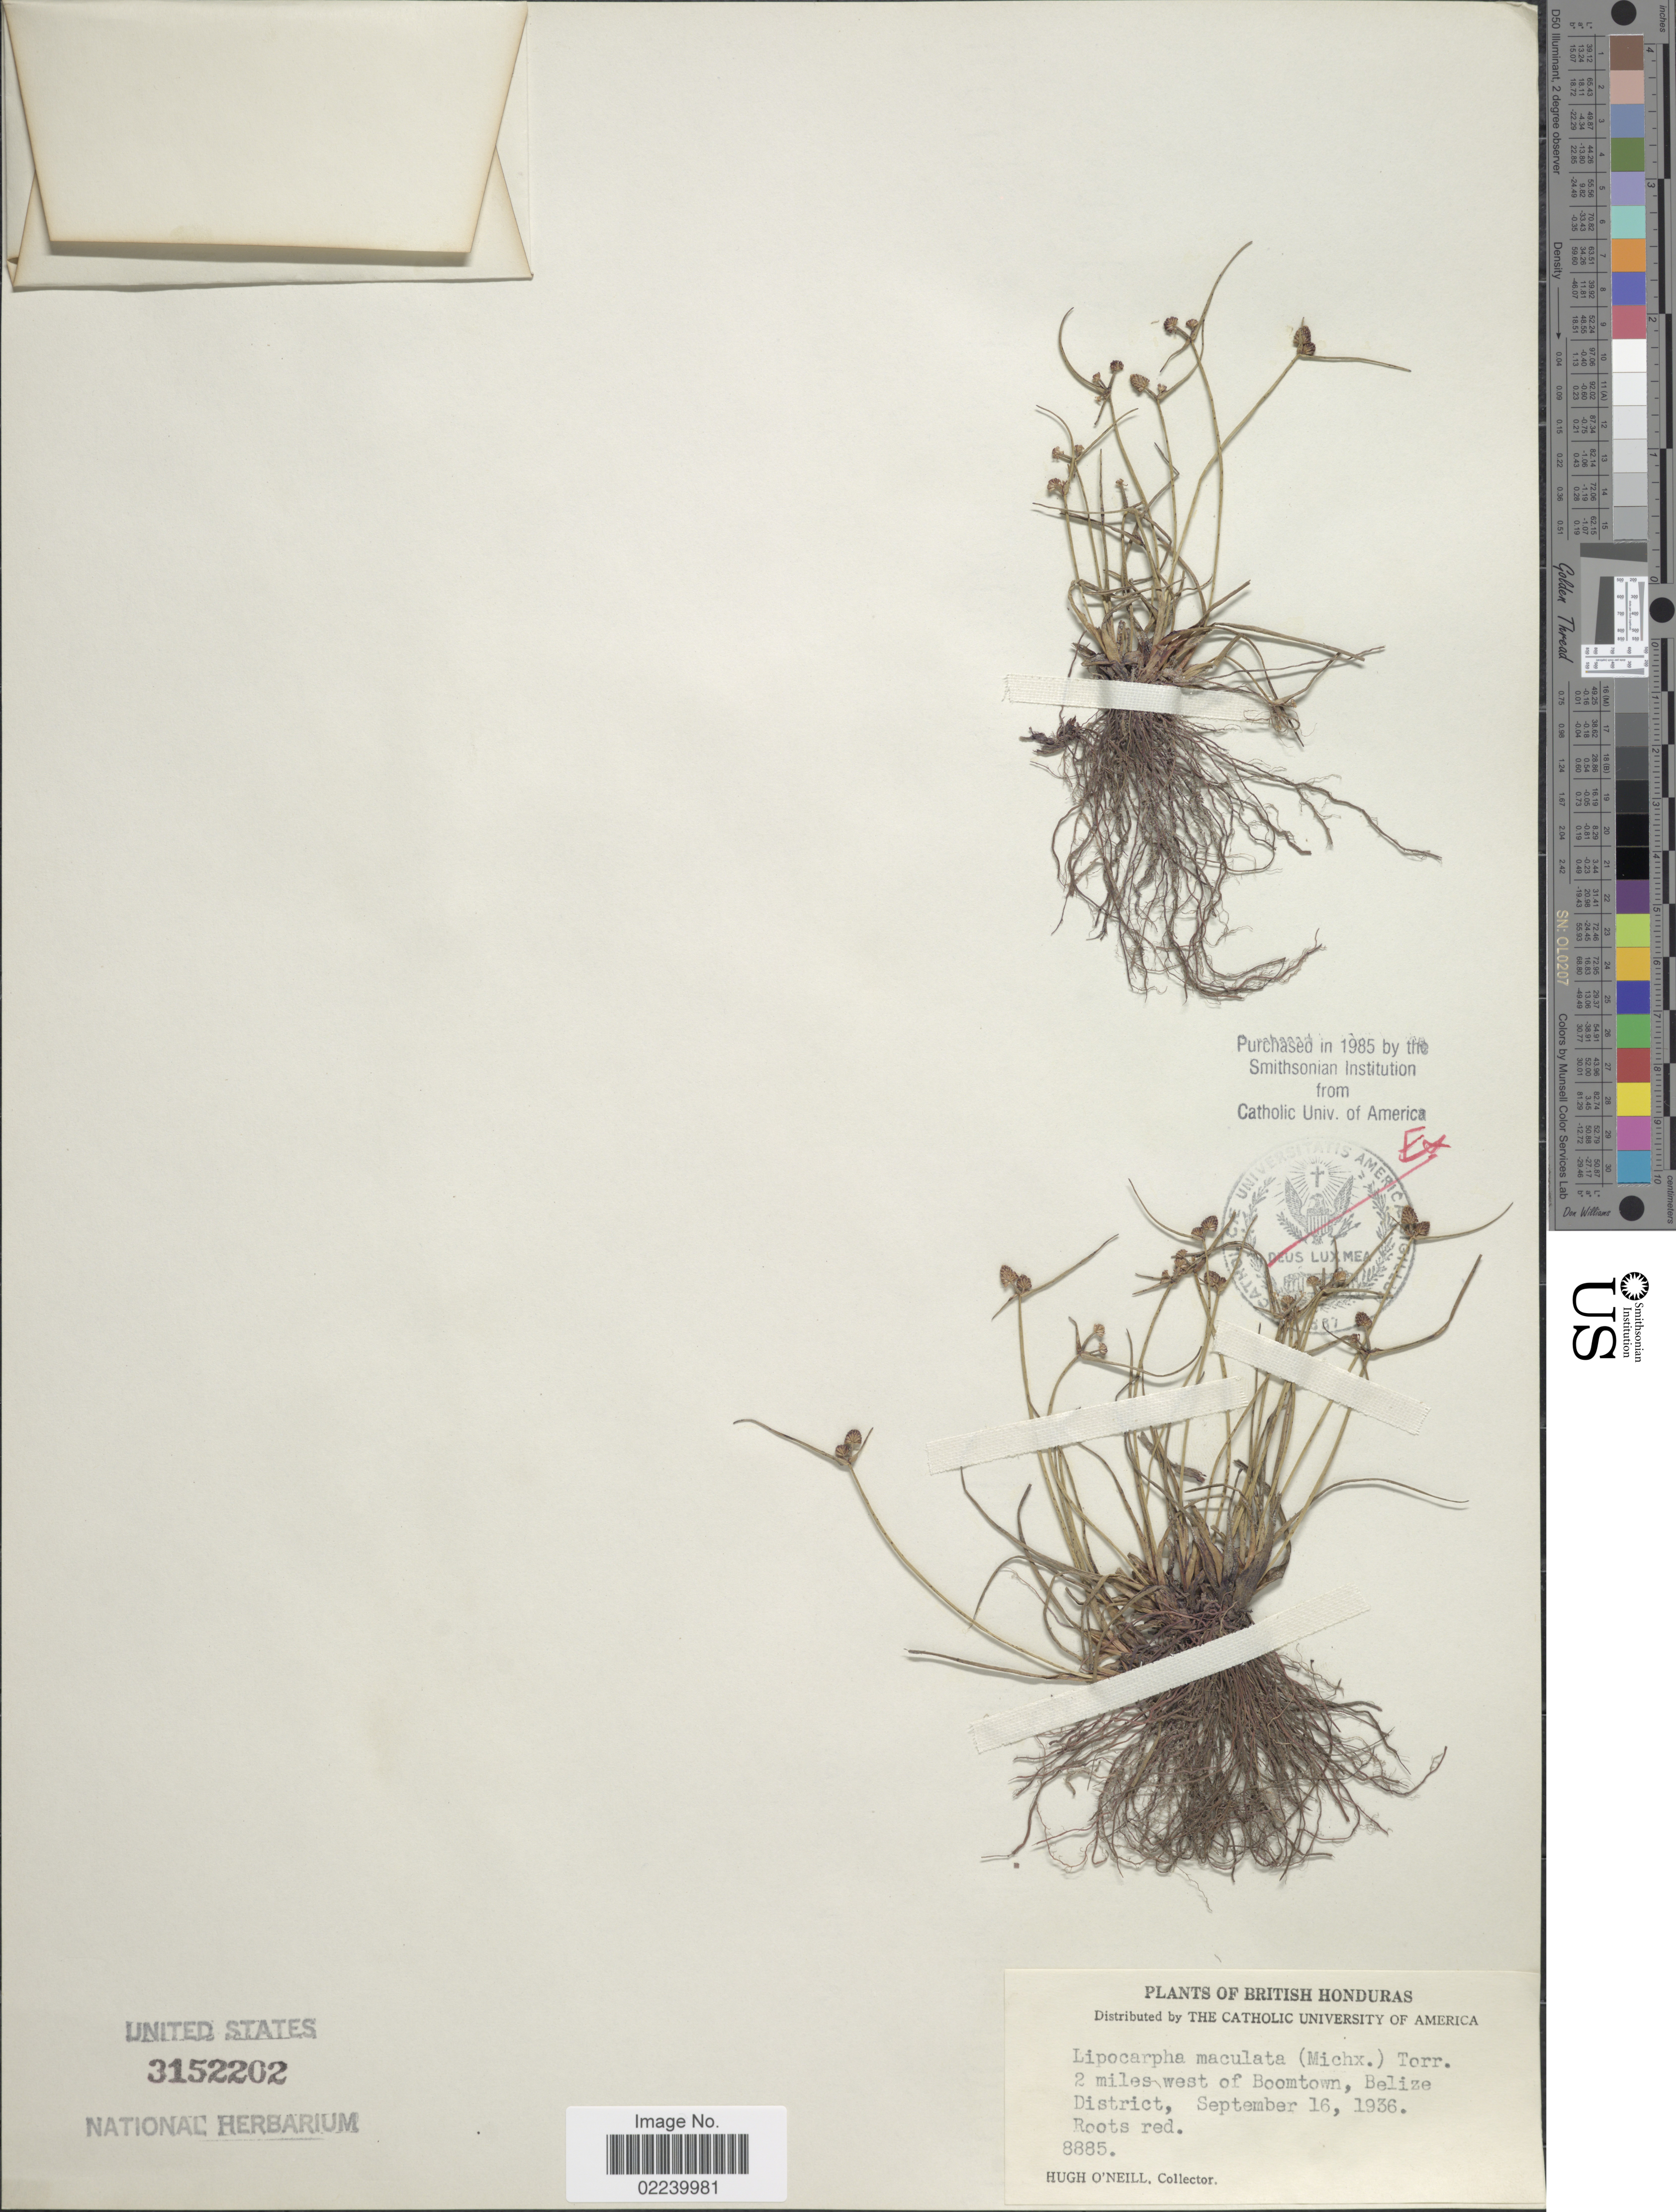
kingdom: Plantae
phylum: Tracheophyta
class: Liliopsida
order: Poales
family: Cyperaceae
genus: Cyperus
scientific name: Cyperus salzmannianus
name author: (Steud.) Bauters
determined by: Strong, M. T., (US), Smithsonian Institution - National Museum of Natural History (UNITED STATES)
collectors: H. O'Neill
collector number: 8885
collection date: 1936-09-16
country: Belize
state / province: Belize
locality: British Honduras, 2 miles west of Boomtown, Belize District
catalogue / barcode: US 3152202